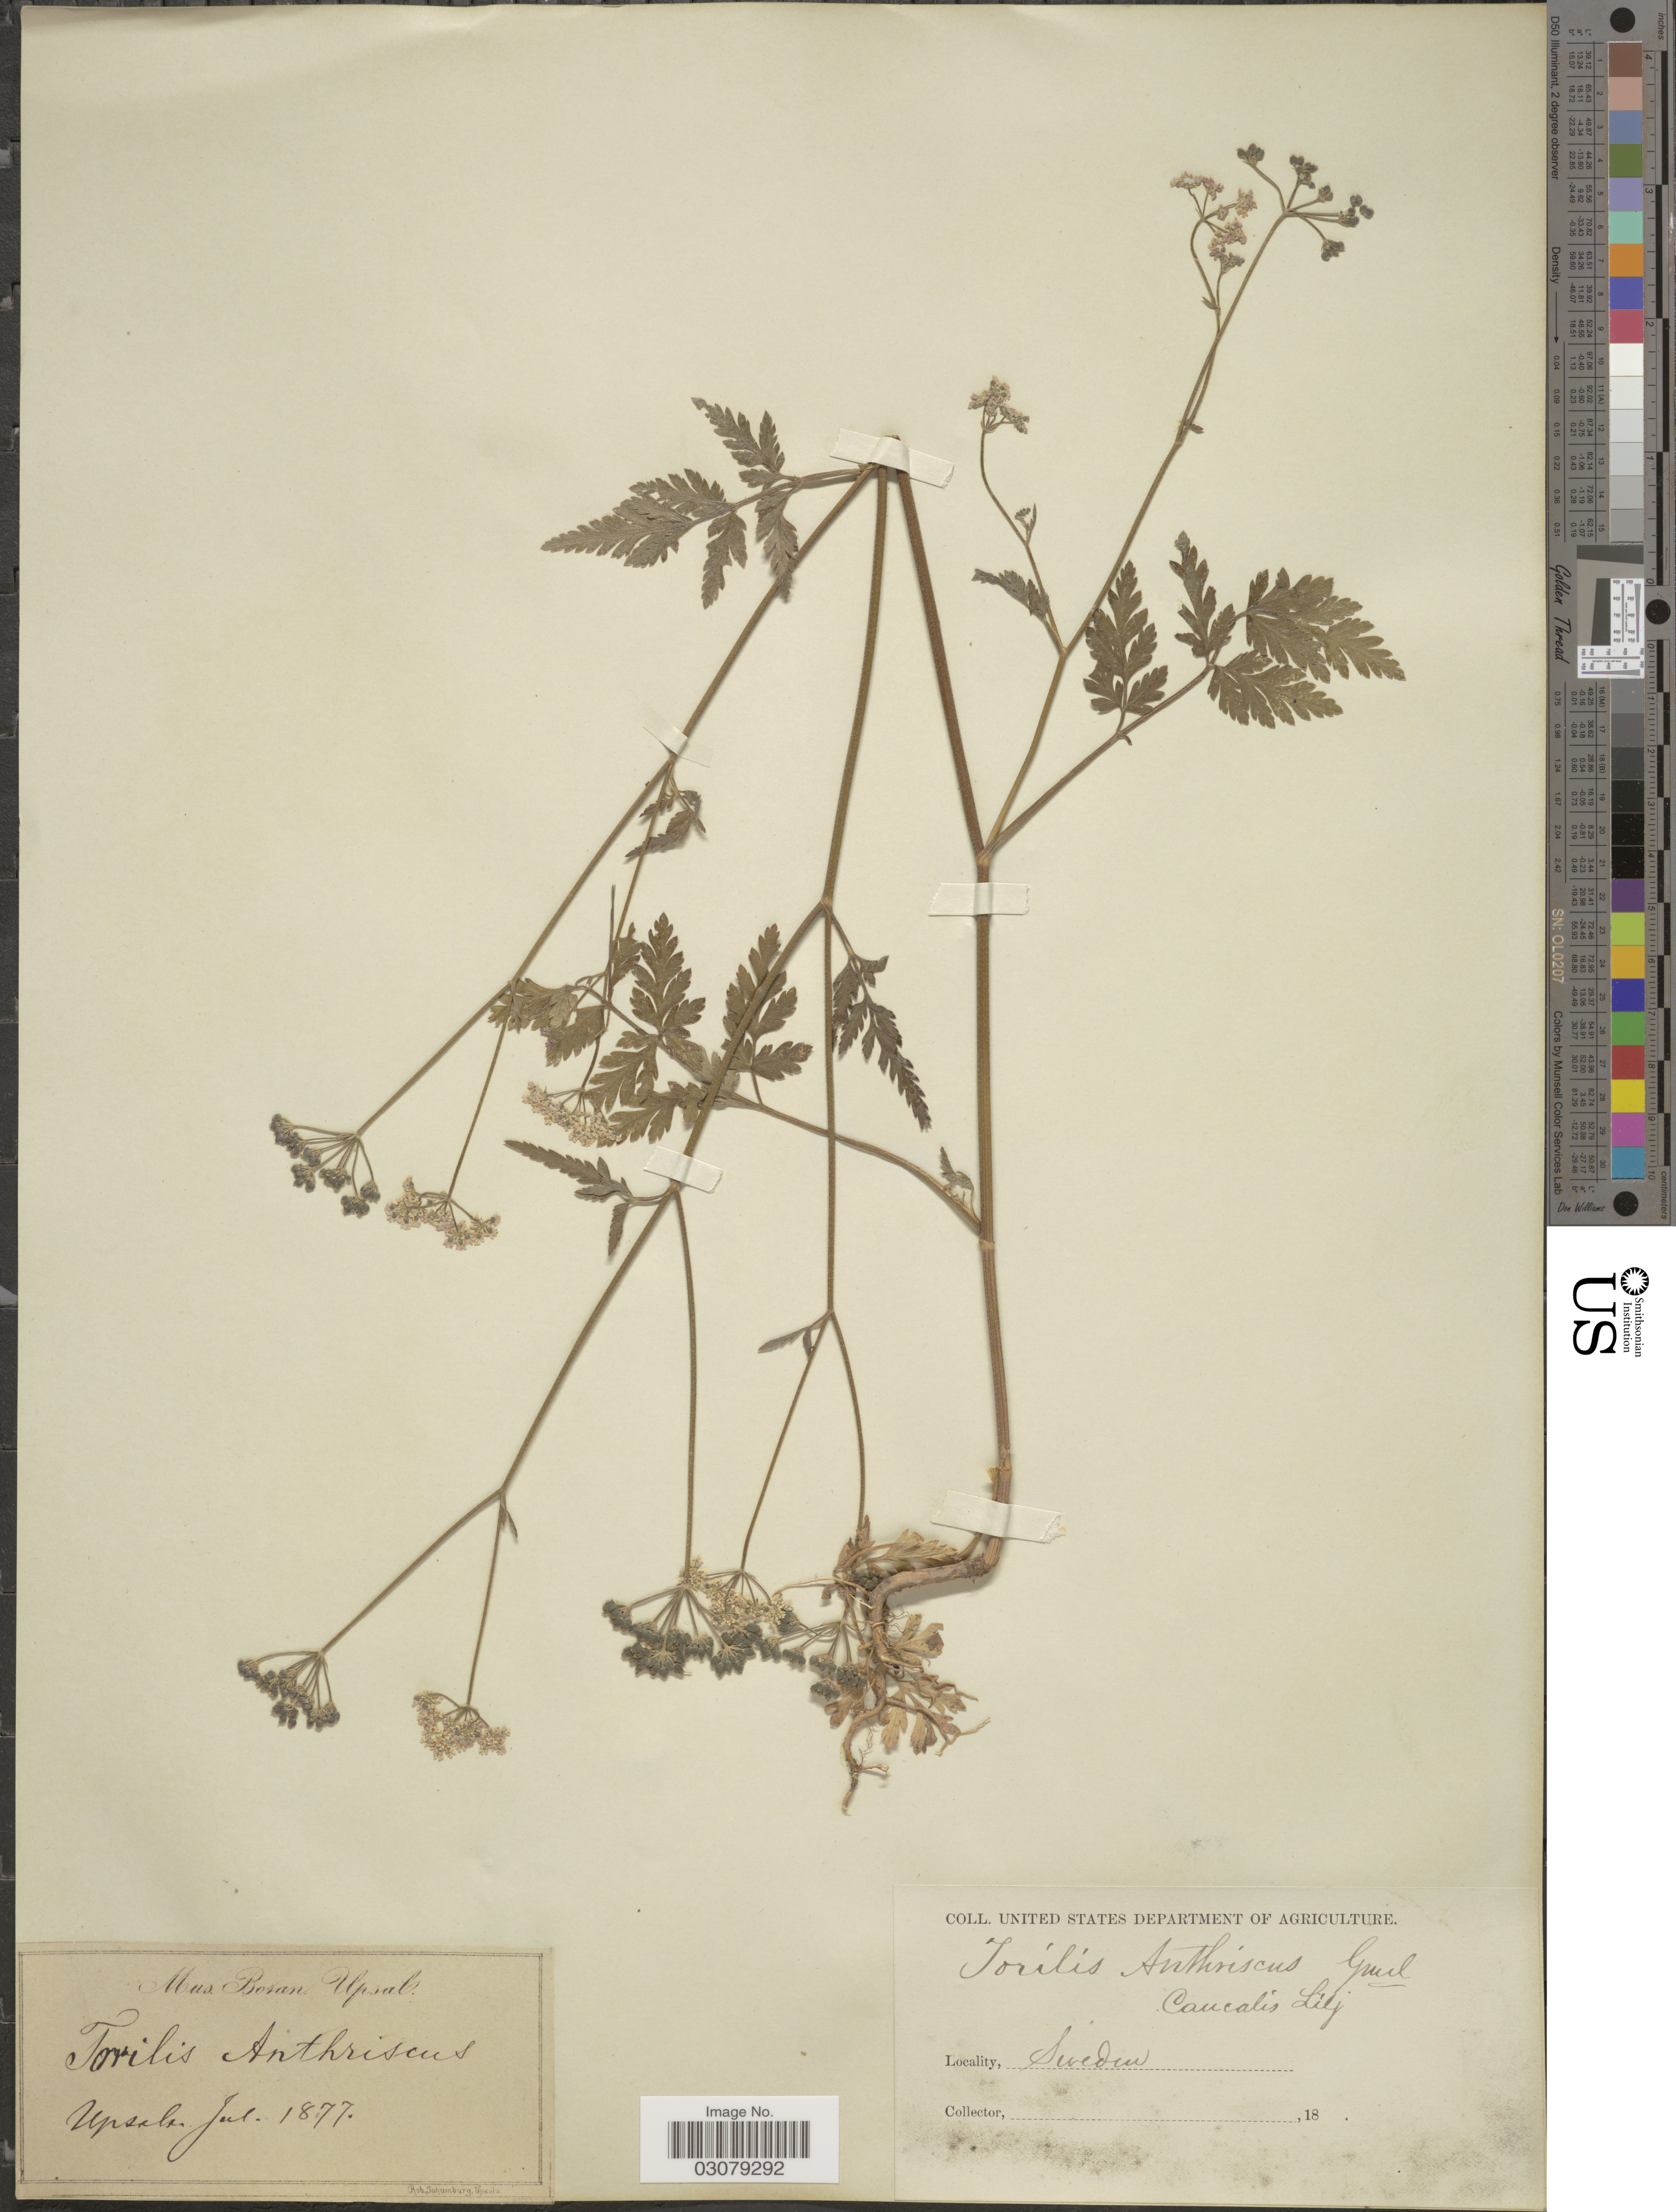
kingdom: Plantae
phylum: Tracheophyta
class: Magnoliopsida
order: Apiales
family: Apiaceae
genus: Torilis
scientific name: Torilis japonica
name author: (Houtt.) DC.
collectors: ex herb. U. S. Department of Agriculture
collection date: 1877-07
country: Sweden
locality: Upsala.